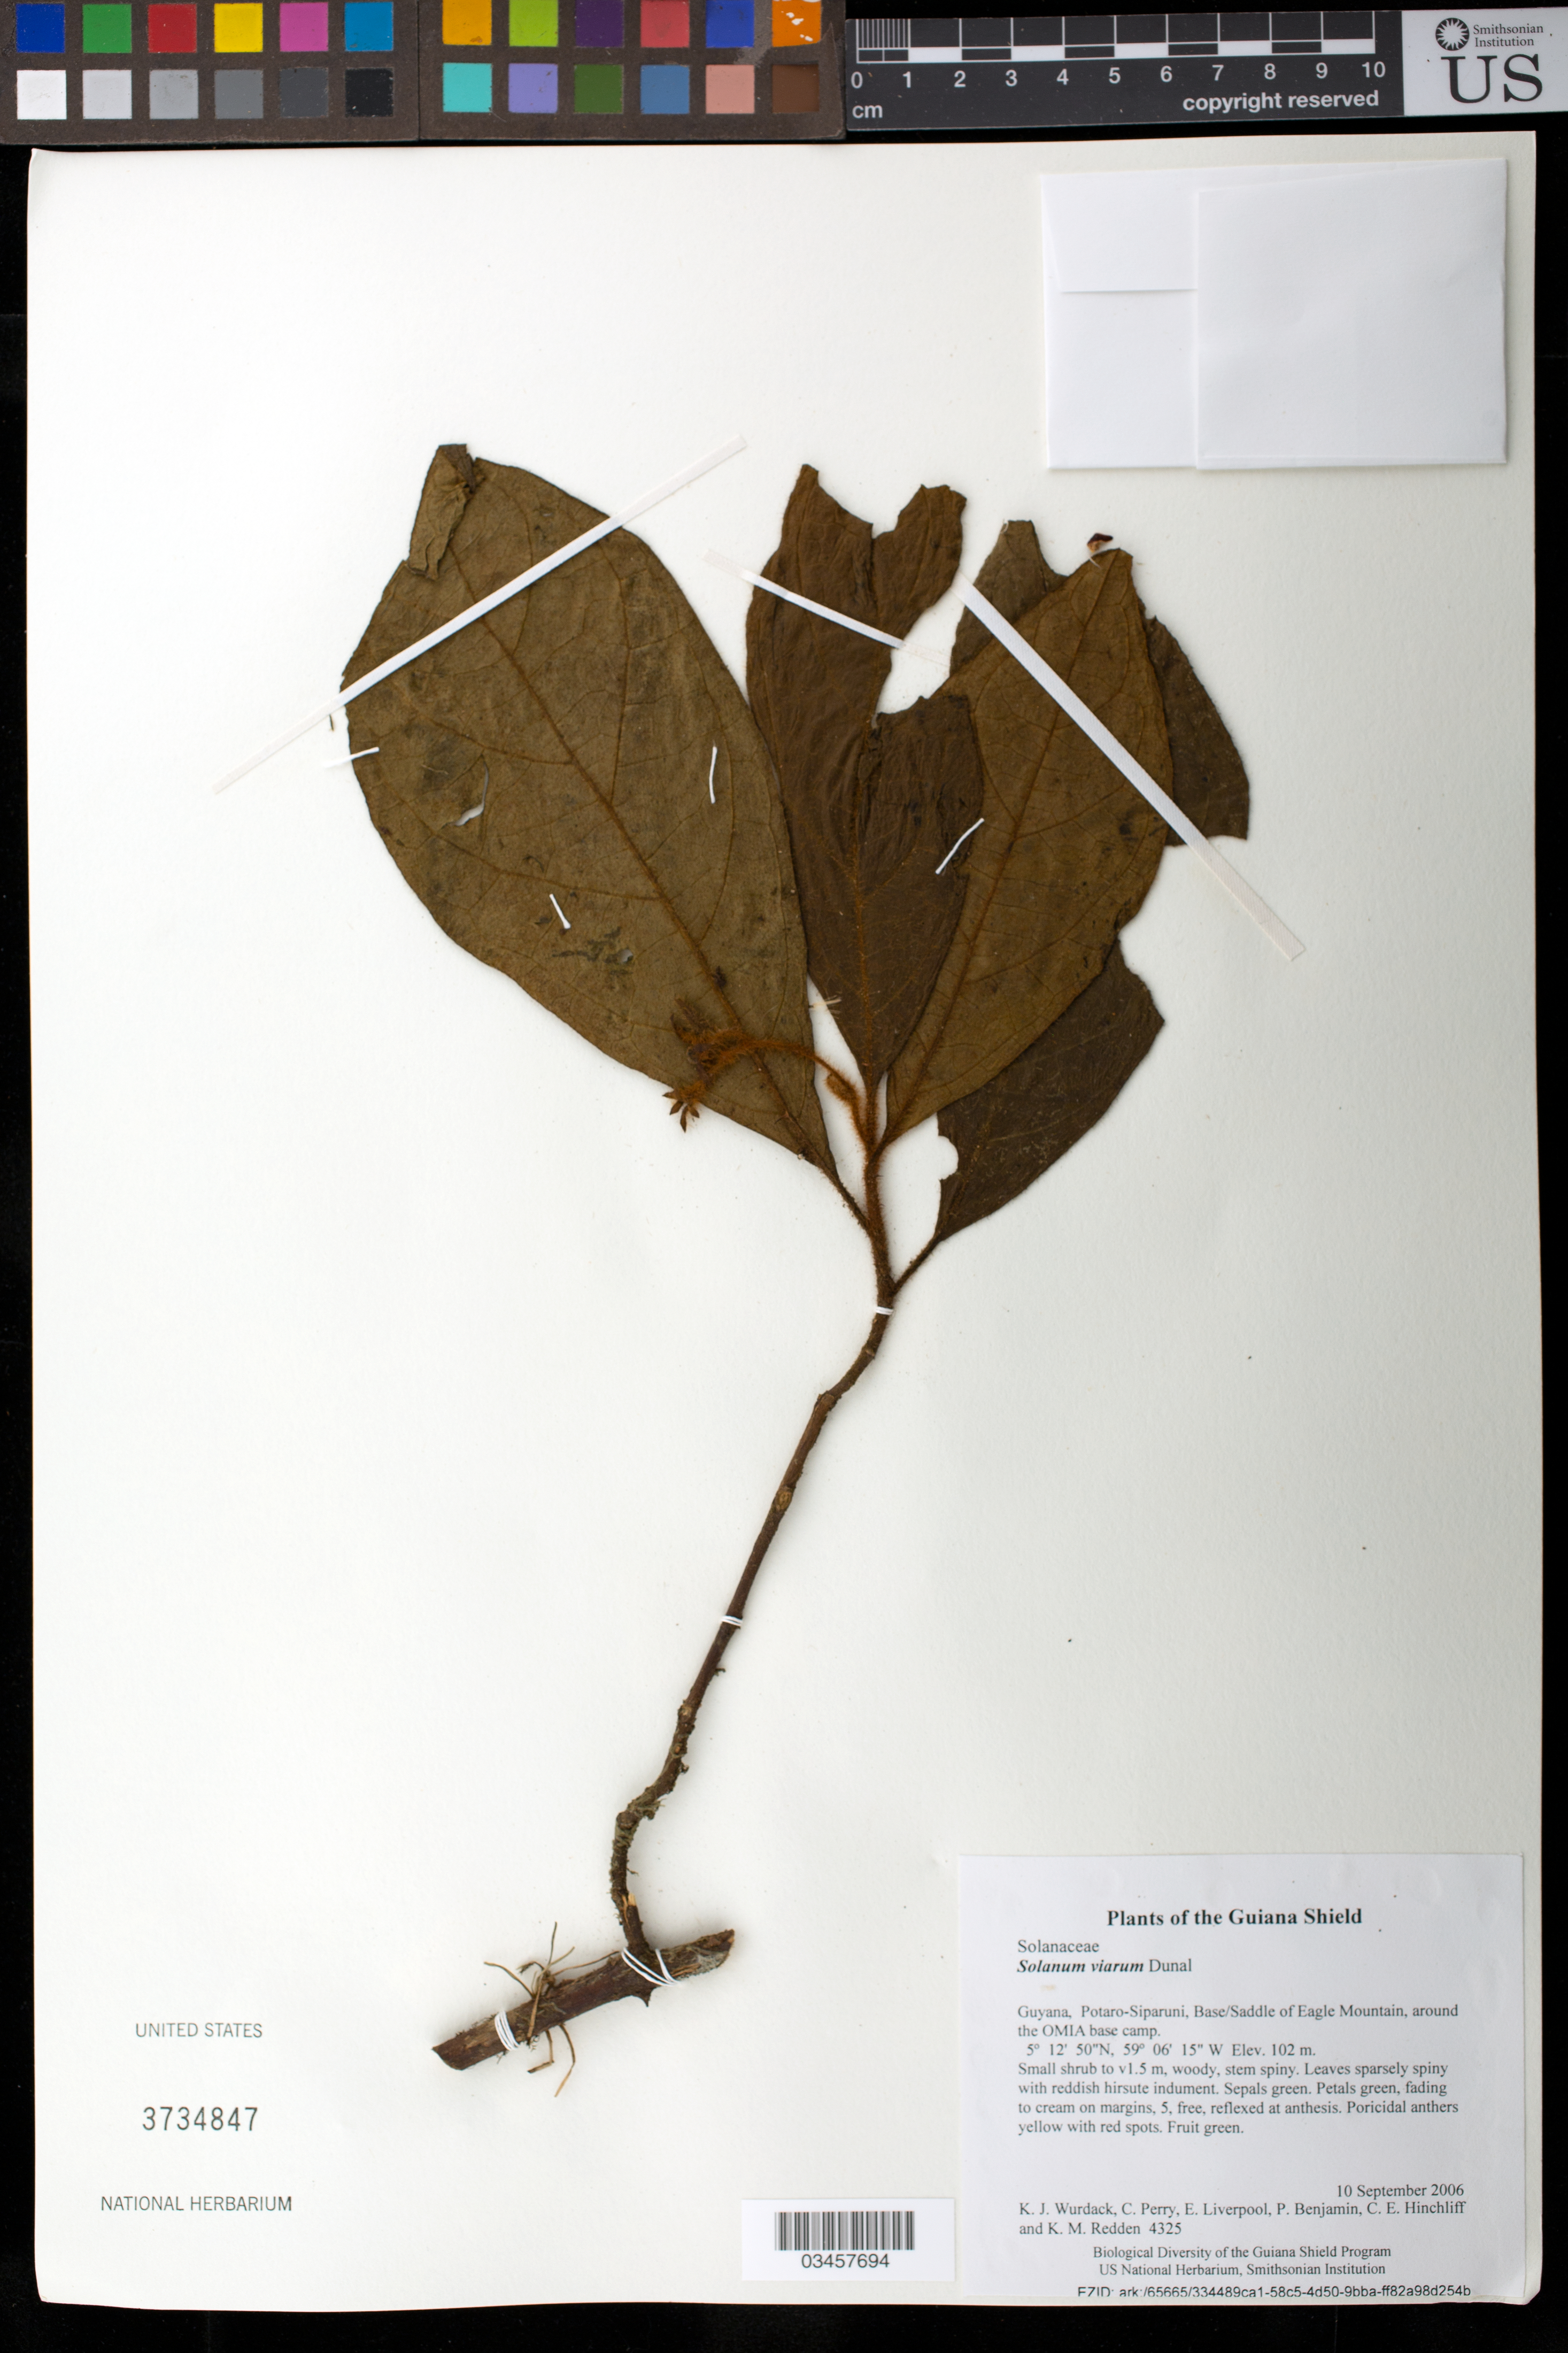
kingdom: Plantae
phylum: Tracheophyta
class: Magnoliopsida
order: Solanales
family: Solanaceae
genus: Solanum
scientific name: Solanum viarum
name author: Dunal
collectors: K. Wurdack, C. Perry, E. Liverpool, P. Benjamin, C. E. Hinchliff & K. M. Redden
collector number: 4325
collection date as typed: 10 September 2006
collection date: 2006-09-10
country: Guyana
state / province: Potaro-Siparuni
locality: Base/Saddle of Eagle Mountain, around the OMIA base camp.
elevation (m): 102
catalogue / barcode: US 3734847